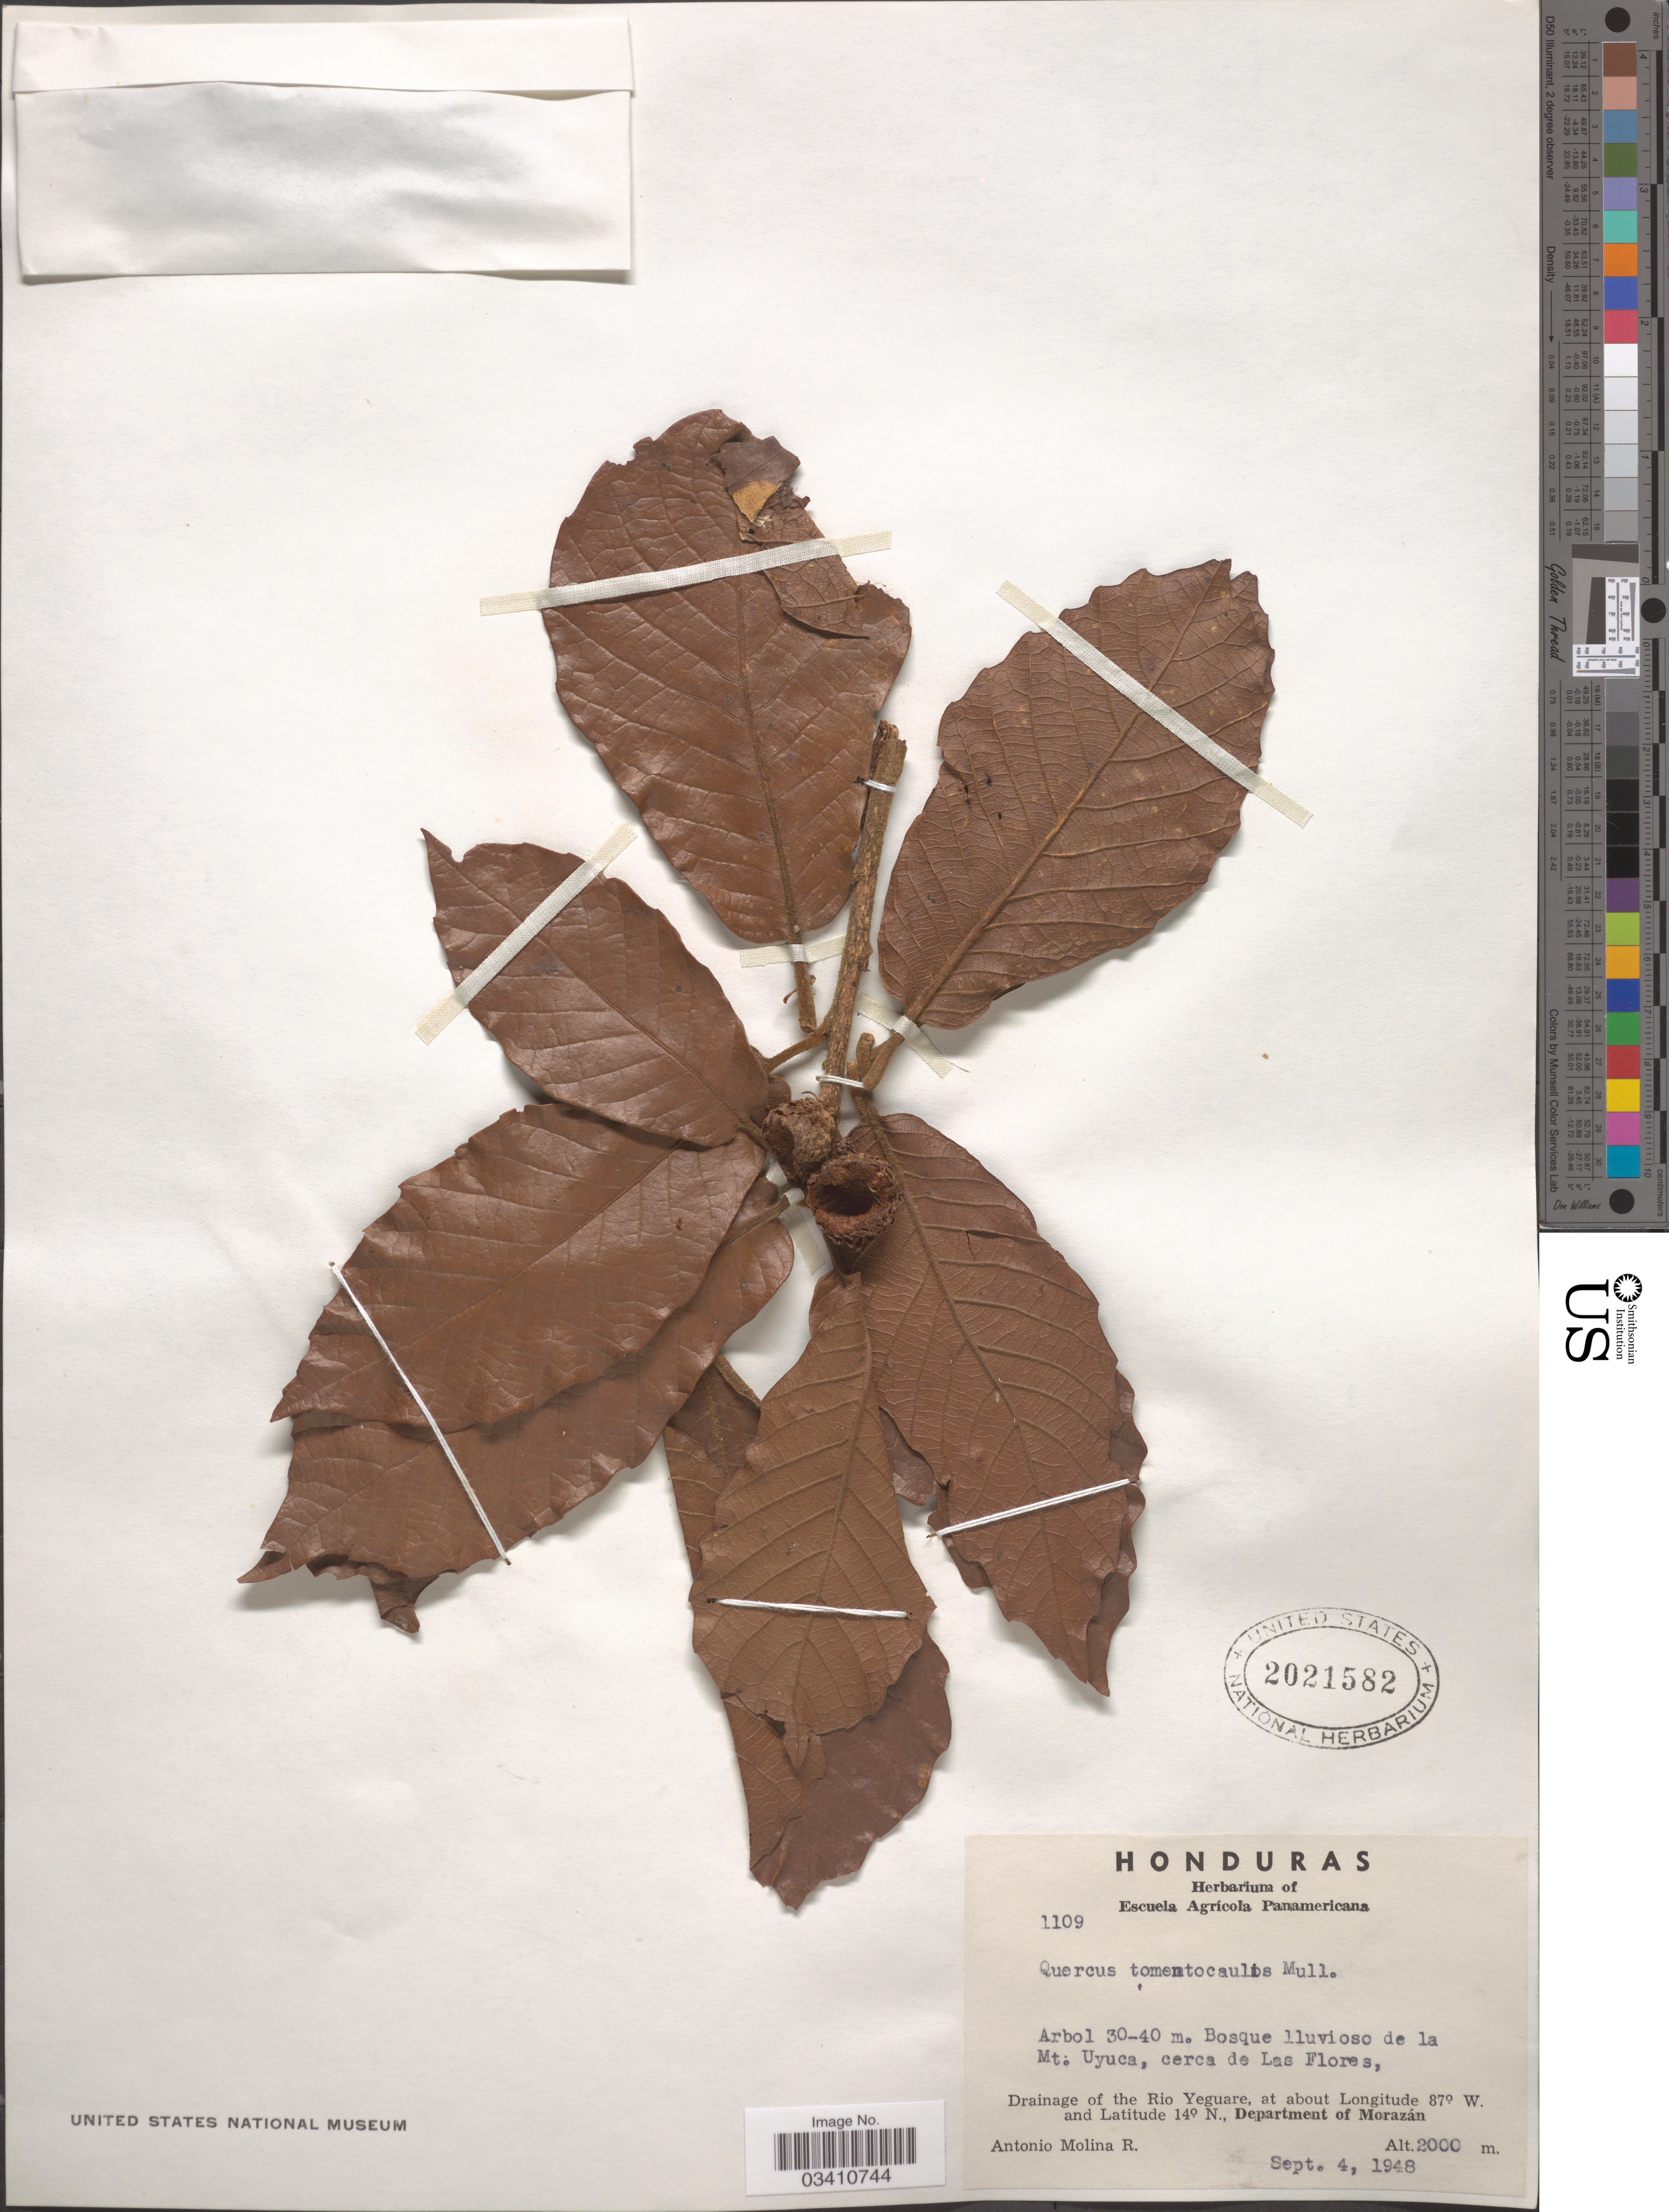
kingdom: Plantae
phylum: Tracheophyta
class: Magnoliopsida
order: Fagales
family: Fagaceae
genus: Quercus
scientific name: Quercus tomentocaulis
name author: C.H. Müll.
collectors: A. Molina R.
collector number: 1109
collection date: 1948-09-04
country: Honduras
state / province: Fco. Morazán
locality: Mt. Uyuca, cerca de Las Flores. Drainage of the Rio Yeguare, Department of Morazán.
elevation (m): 2000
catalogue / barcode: US 2021582